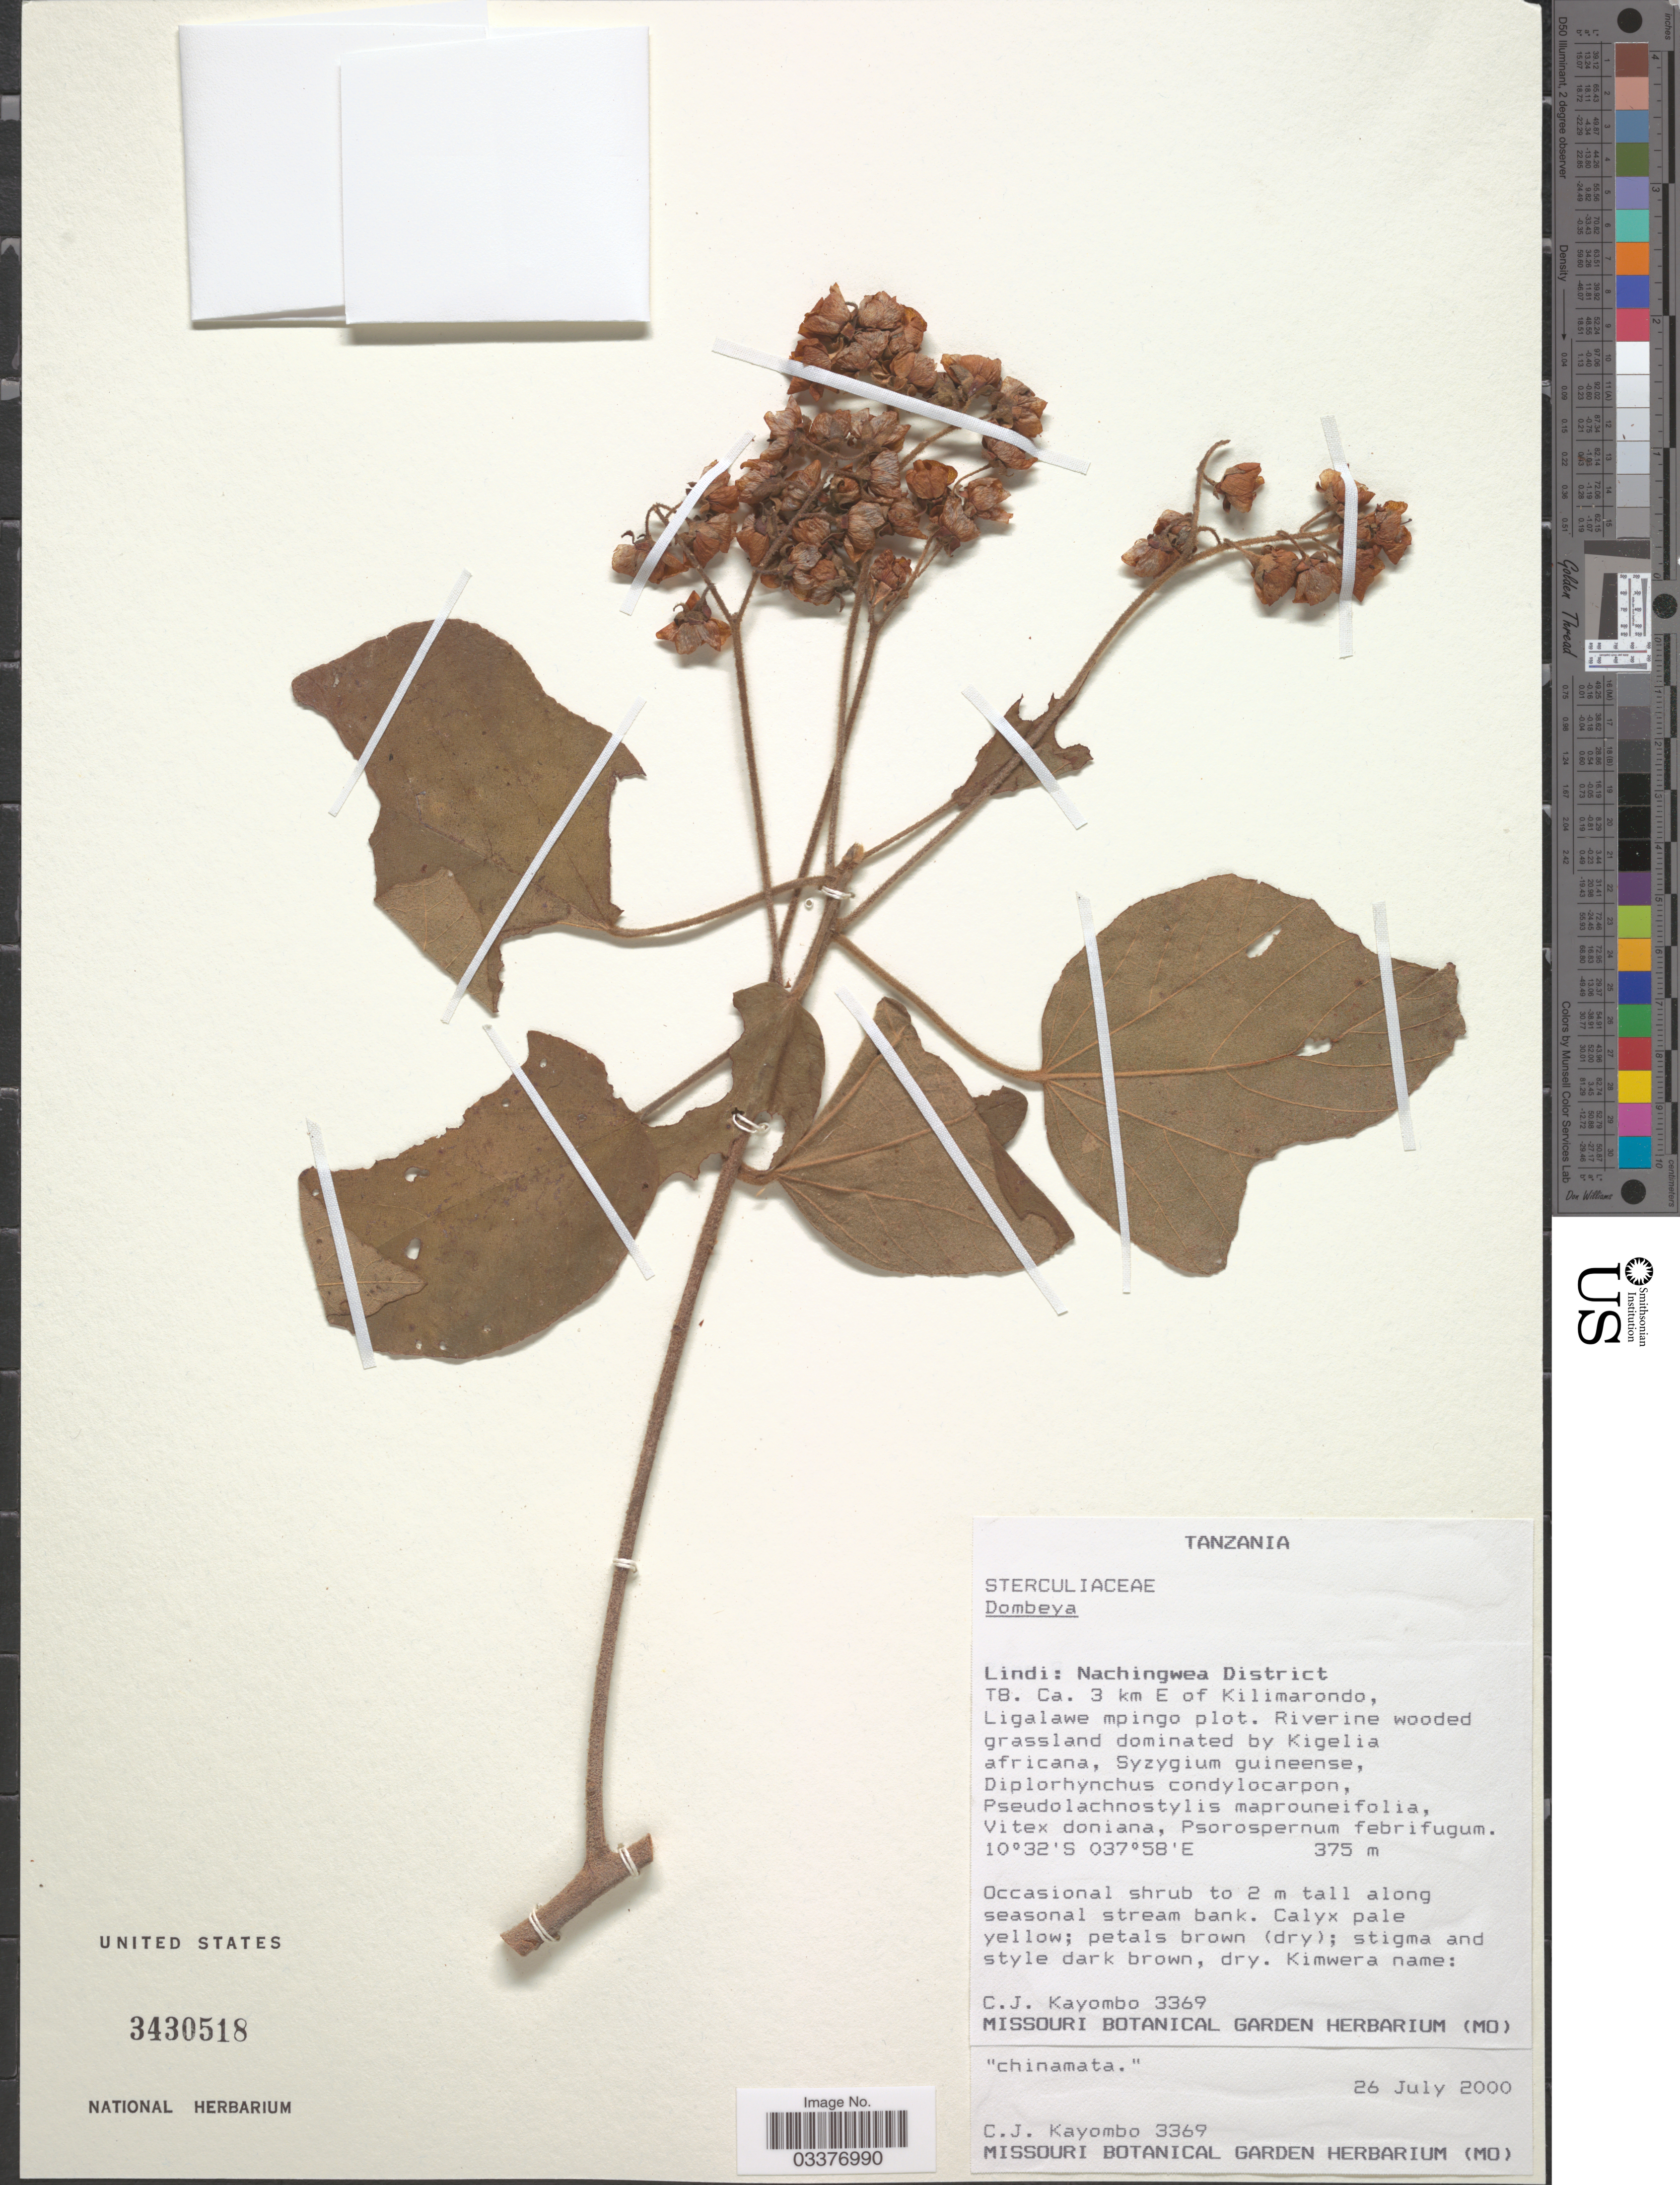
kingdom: Plantae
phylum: Tracheophyta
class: Magnoliopsida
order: Malvales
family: Malvaceae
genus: Dombeya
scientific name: Dombeya cincinnata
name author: K. Schum.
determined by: Jourdain-Fievet, L.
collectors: C. Kayombo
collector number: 3369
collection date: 2000-07-26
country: Tanzania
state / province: Lindi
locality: Nachingwea District, T8. Ca. 3 km E of Kilimarondo, Ligalawe mpingo plot.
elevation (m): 375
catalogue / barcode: US 3430518